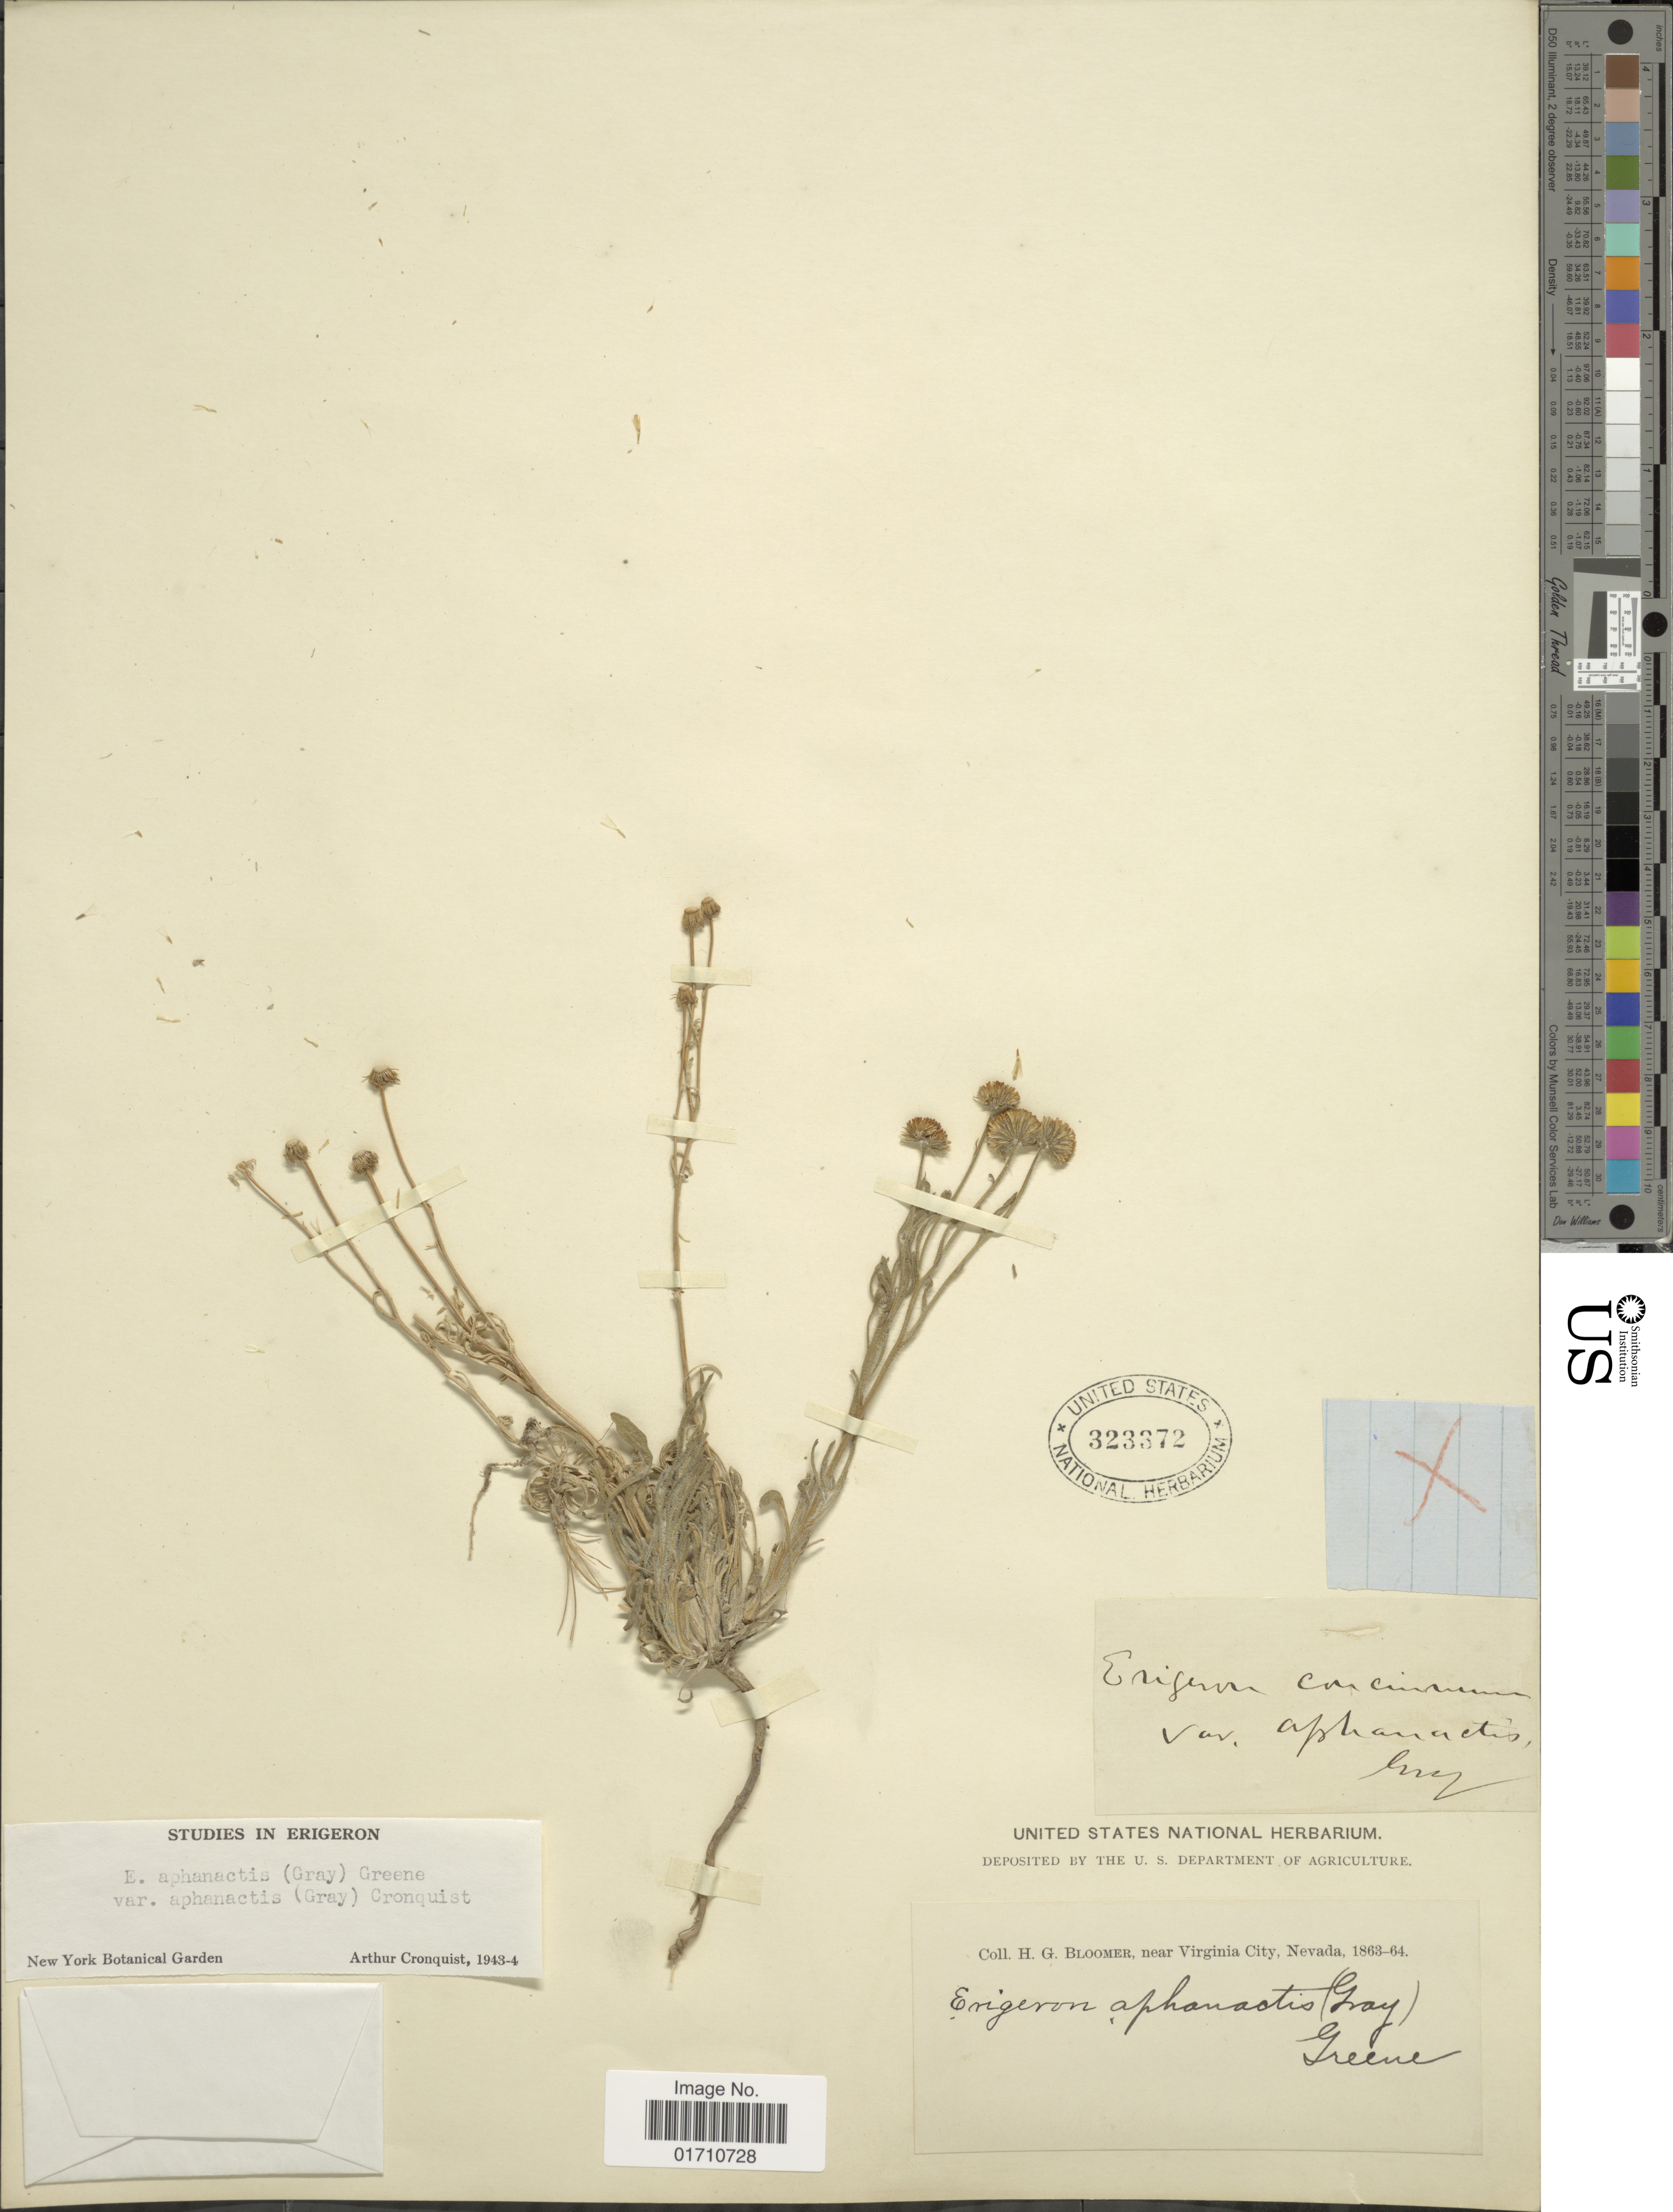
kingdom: Plantae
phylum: Tracheophyta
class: Magnoliopsida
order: Asterales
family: Asteraceae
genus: Erigeron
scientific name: Erigeron aphanactis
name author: (A. Gray) Greene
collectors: H. Bloomer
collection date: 1863/1864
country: United States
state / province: Nevada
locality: Near Virginia City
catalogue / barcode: US 323372